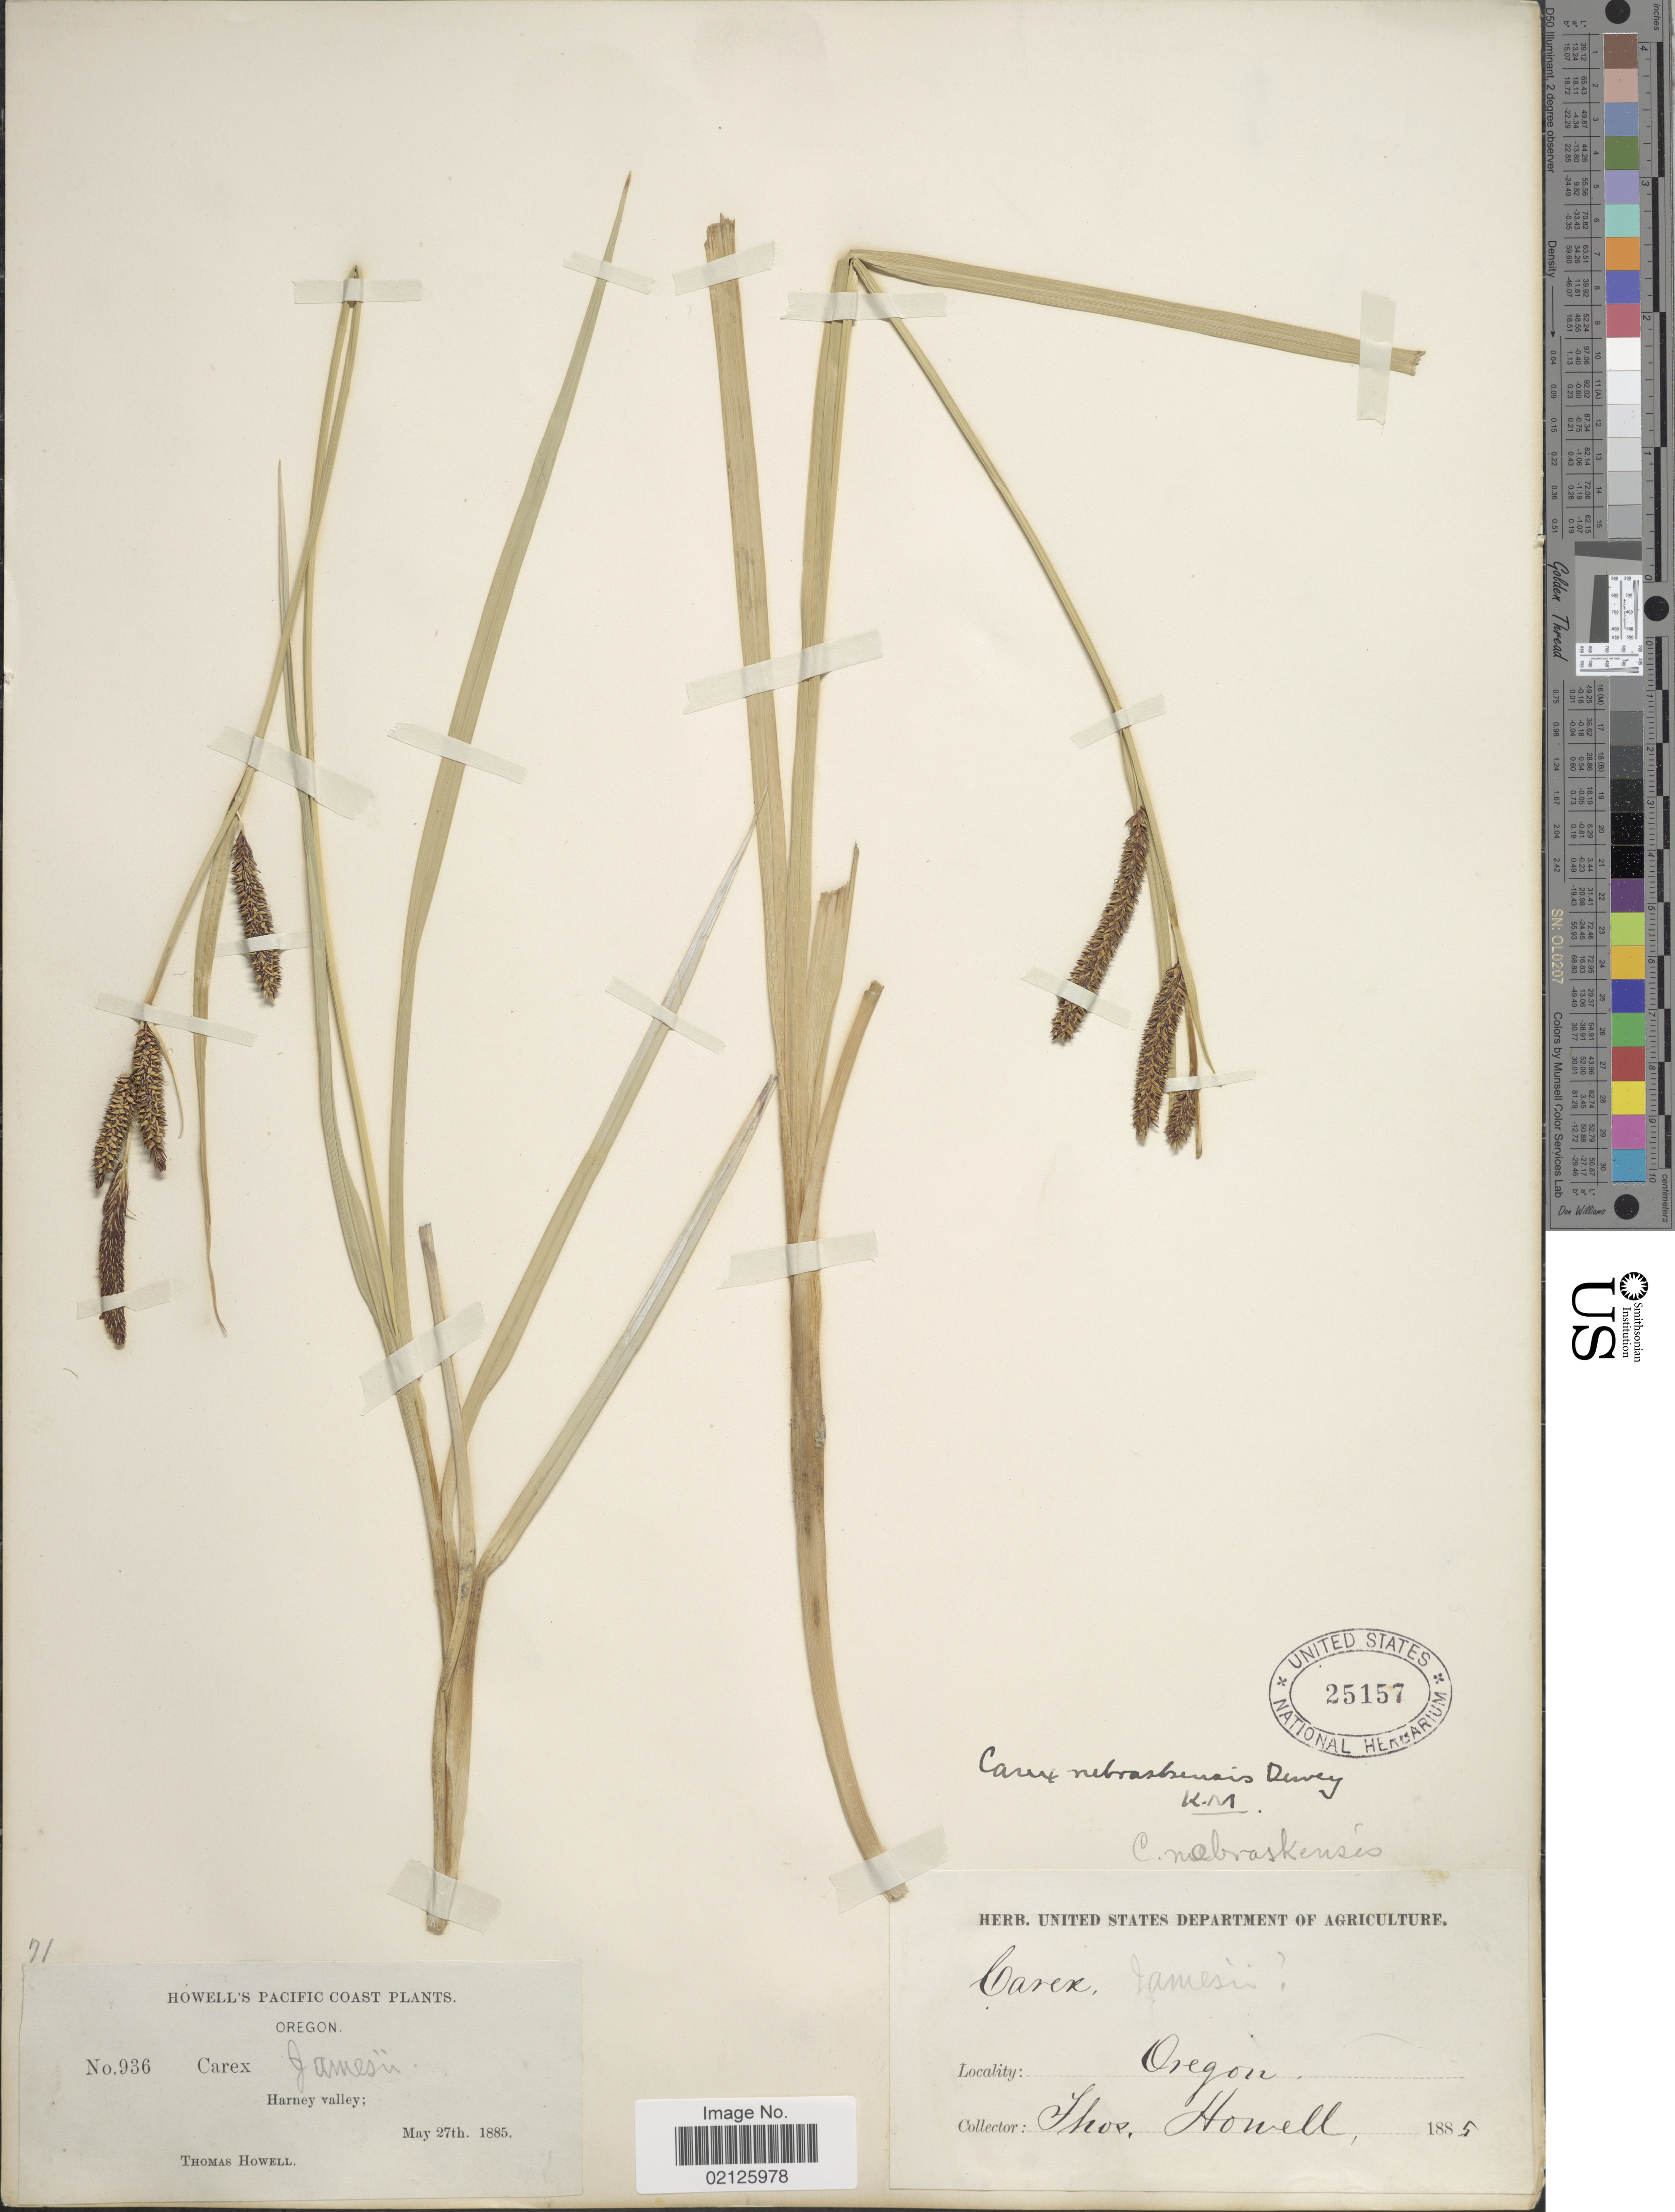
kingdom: Plantae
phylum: Tracheophyta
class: Liliopsida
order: Poales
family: Cyperaceae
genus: Carex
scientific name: Carex nebrascensis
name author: Dewey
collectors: T. Howell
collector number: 936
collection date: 1885-05-27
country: United States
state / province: Oregon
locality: Pacific Coast, Harney valley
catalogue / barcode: US 25157